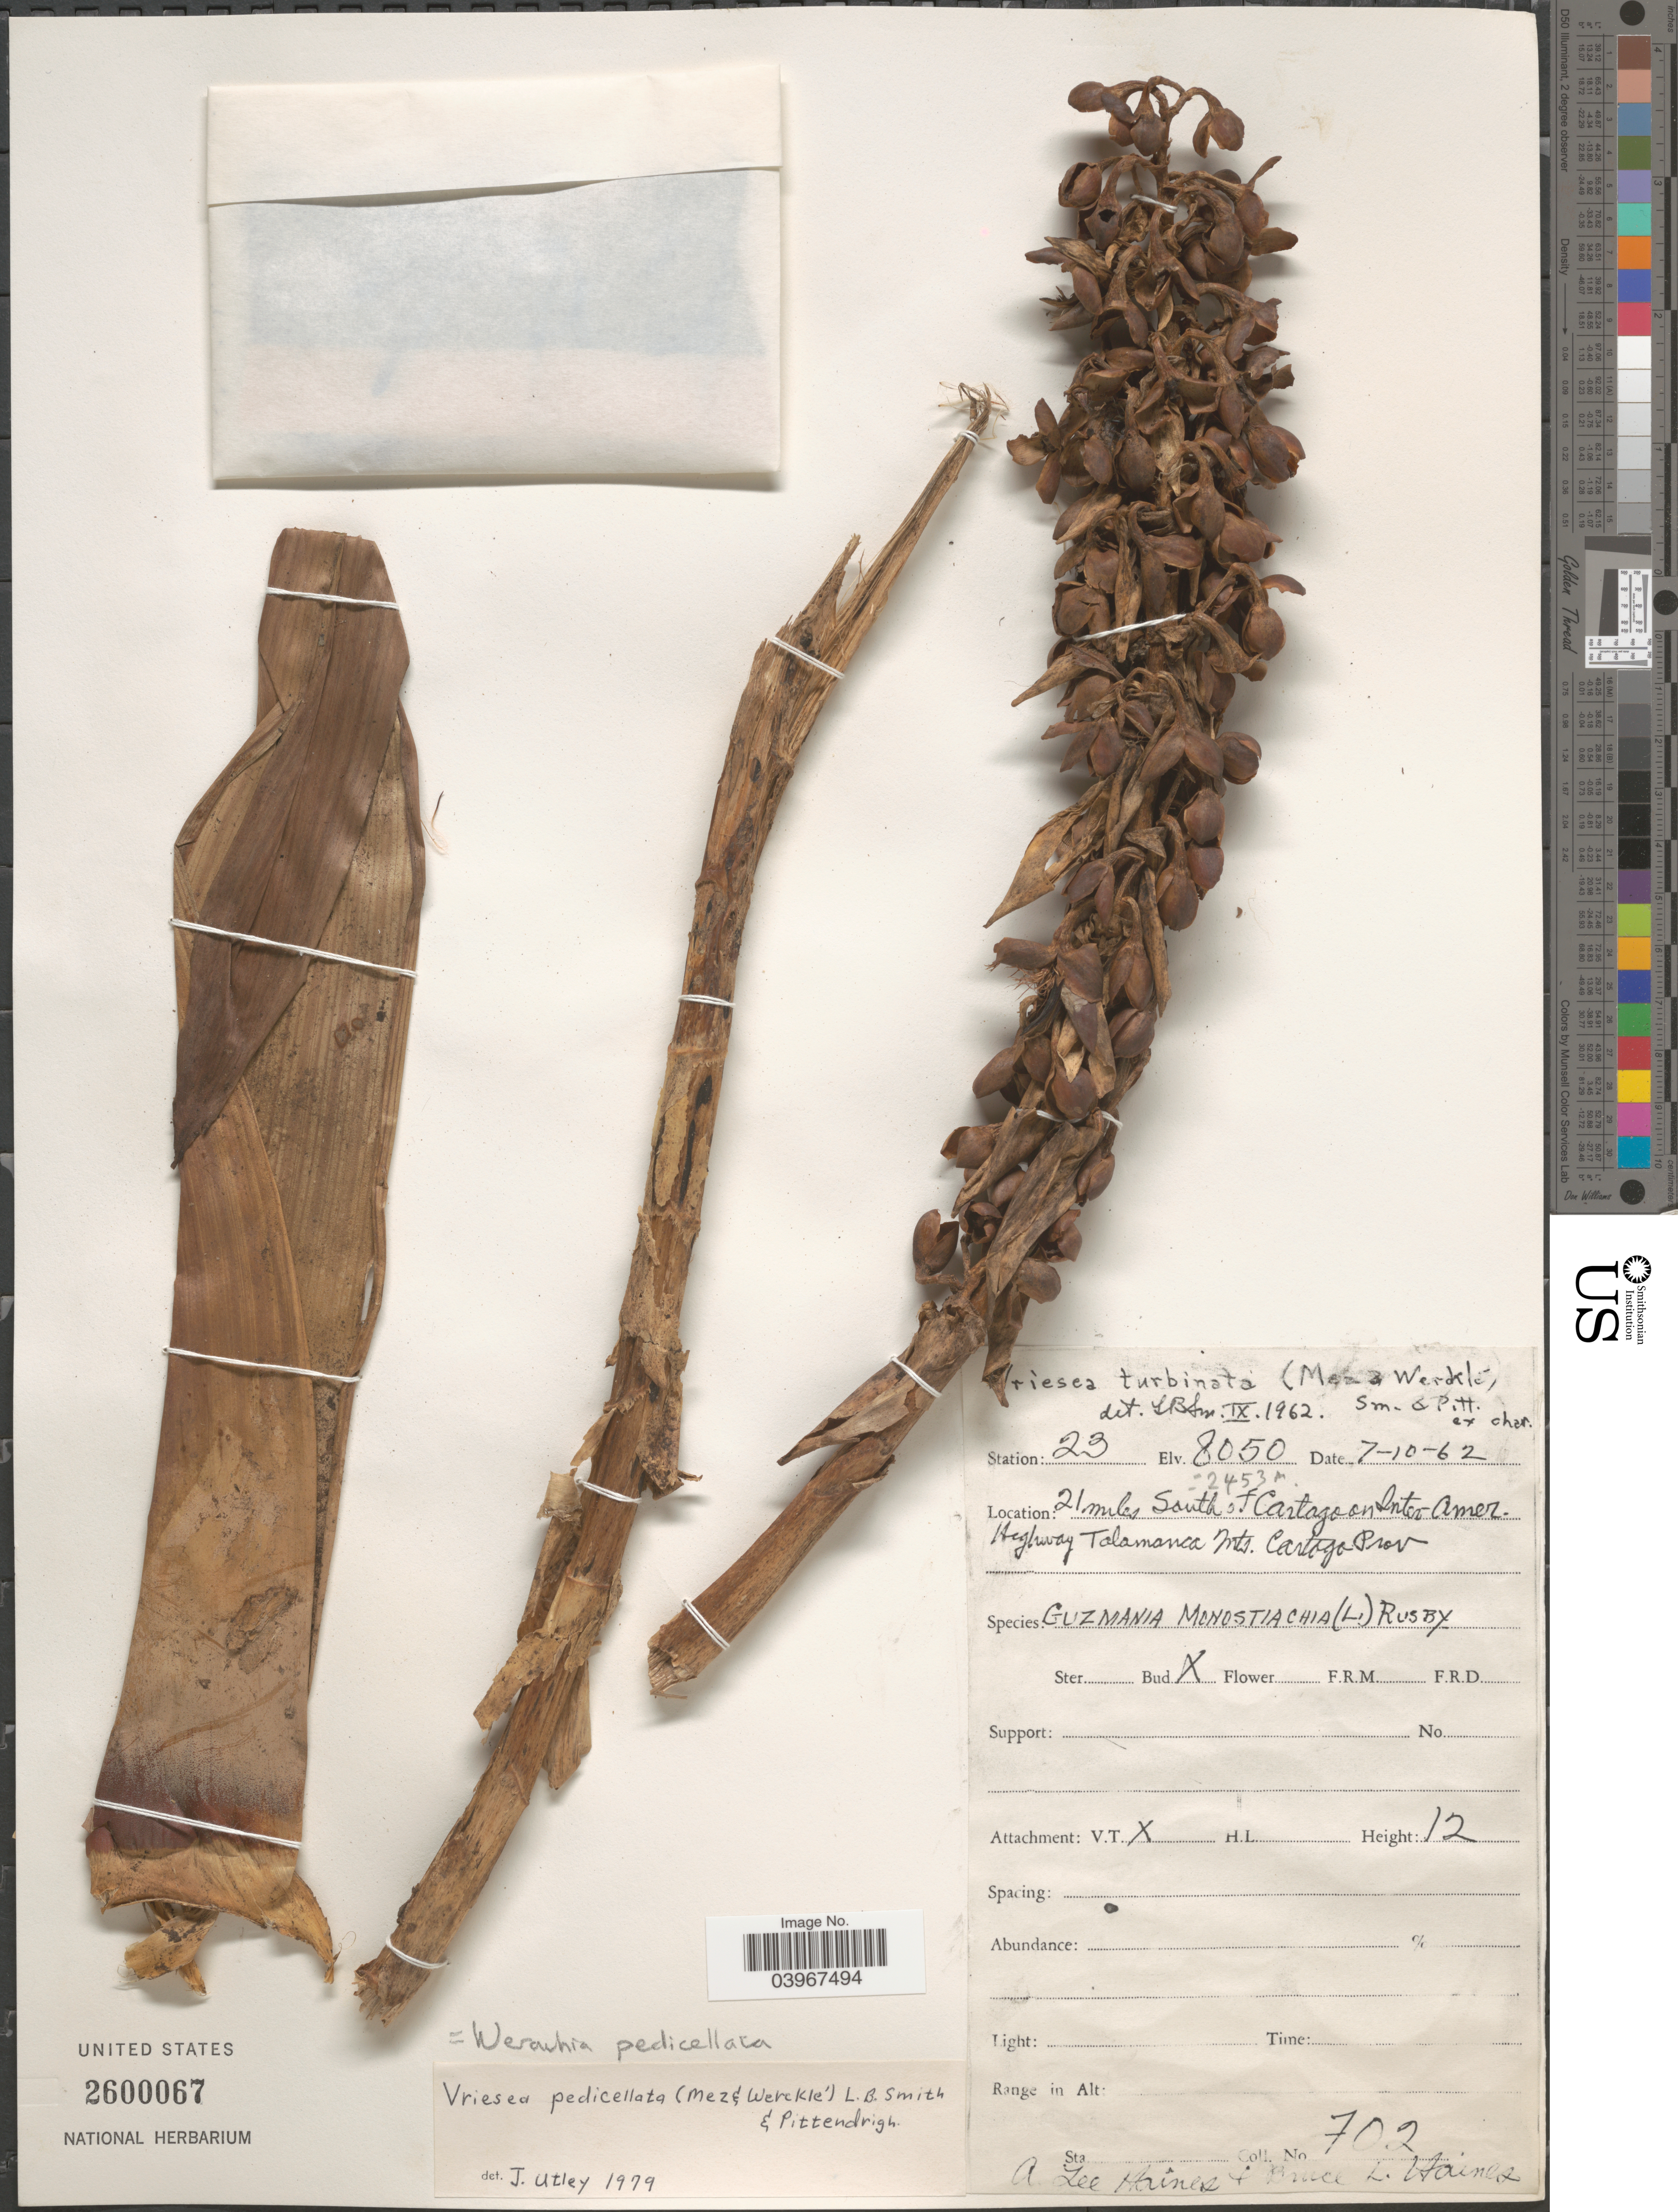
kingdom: Plantae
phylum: Tracheophyta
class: Liliopsida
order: Poales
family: Bromeliaceae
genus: Werauhia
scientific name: Werauhia pedicellata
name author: (Mez & Wercklé) J.R. Grant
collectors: A. L. Haines & B. L. Haines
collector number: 702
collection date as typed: Transcribed d/m/y: 7/10/62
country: Costa Rica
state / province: Cartago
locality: Station 23. 21 miles South of Cartago on Inter-Amer. Highway Talamanca Mts.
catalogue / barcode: US 2600067